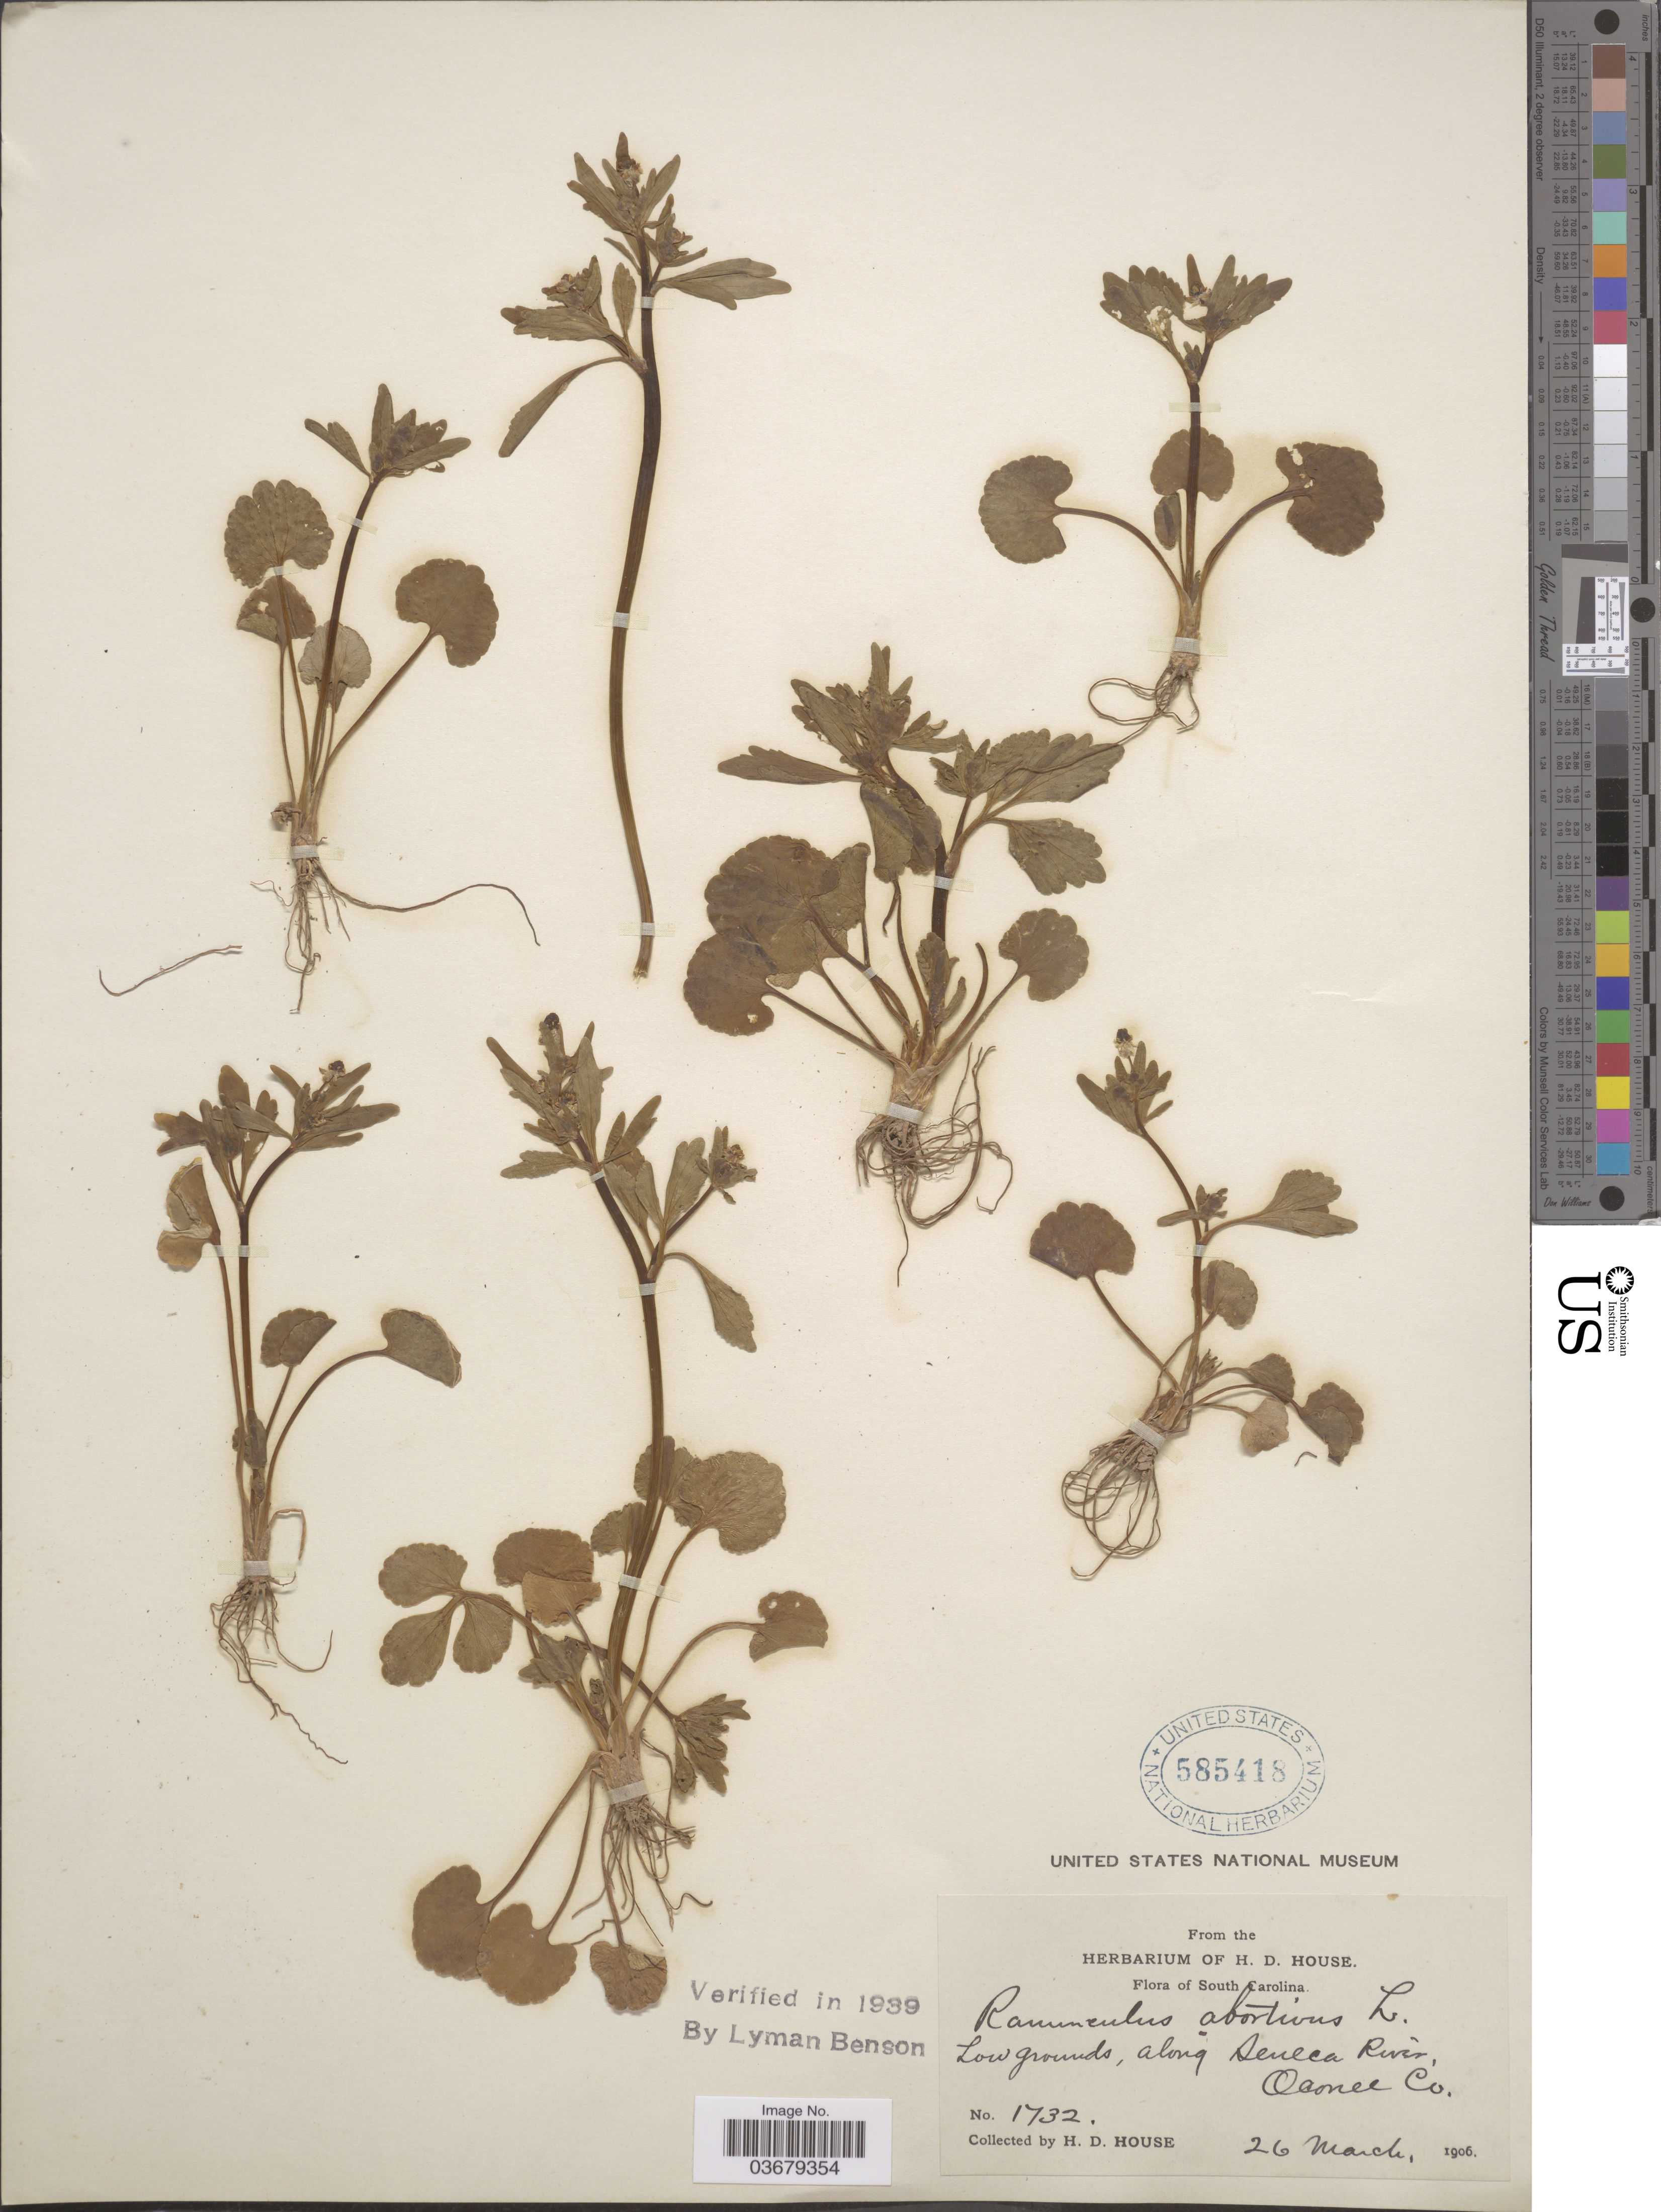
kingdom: Plantae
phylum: Tracheophyta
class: Magnoliopsida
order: Ranunculales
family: Ranunculaceae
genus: Ranunculus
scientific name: Ranunculus abortivus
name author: L.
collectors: H. D. House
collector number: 1732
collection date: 1906-03-26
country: United States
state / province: South Carolina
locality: Low grounds, along Seneca River, Oconee Co.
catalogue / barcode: US 585418